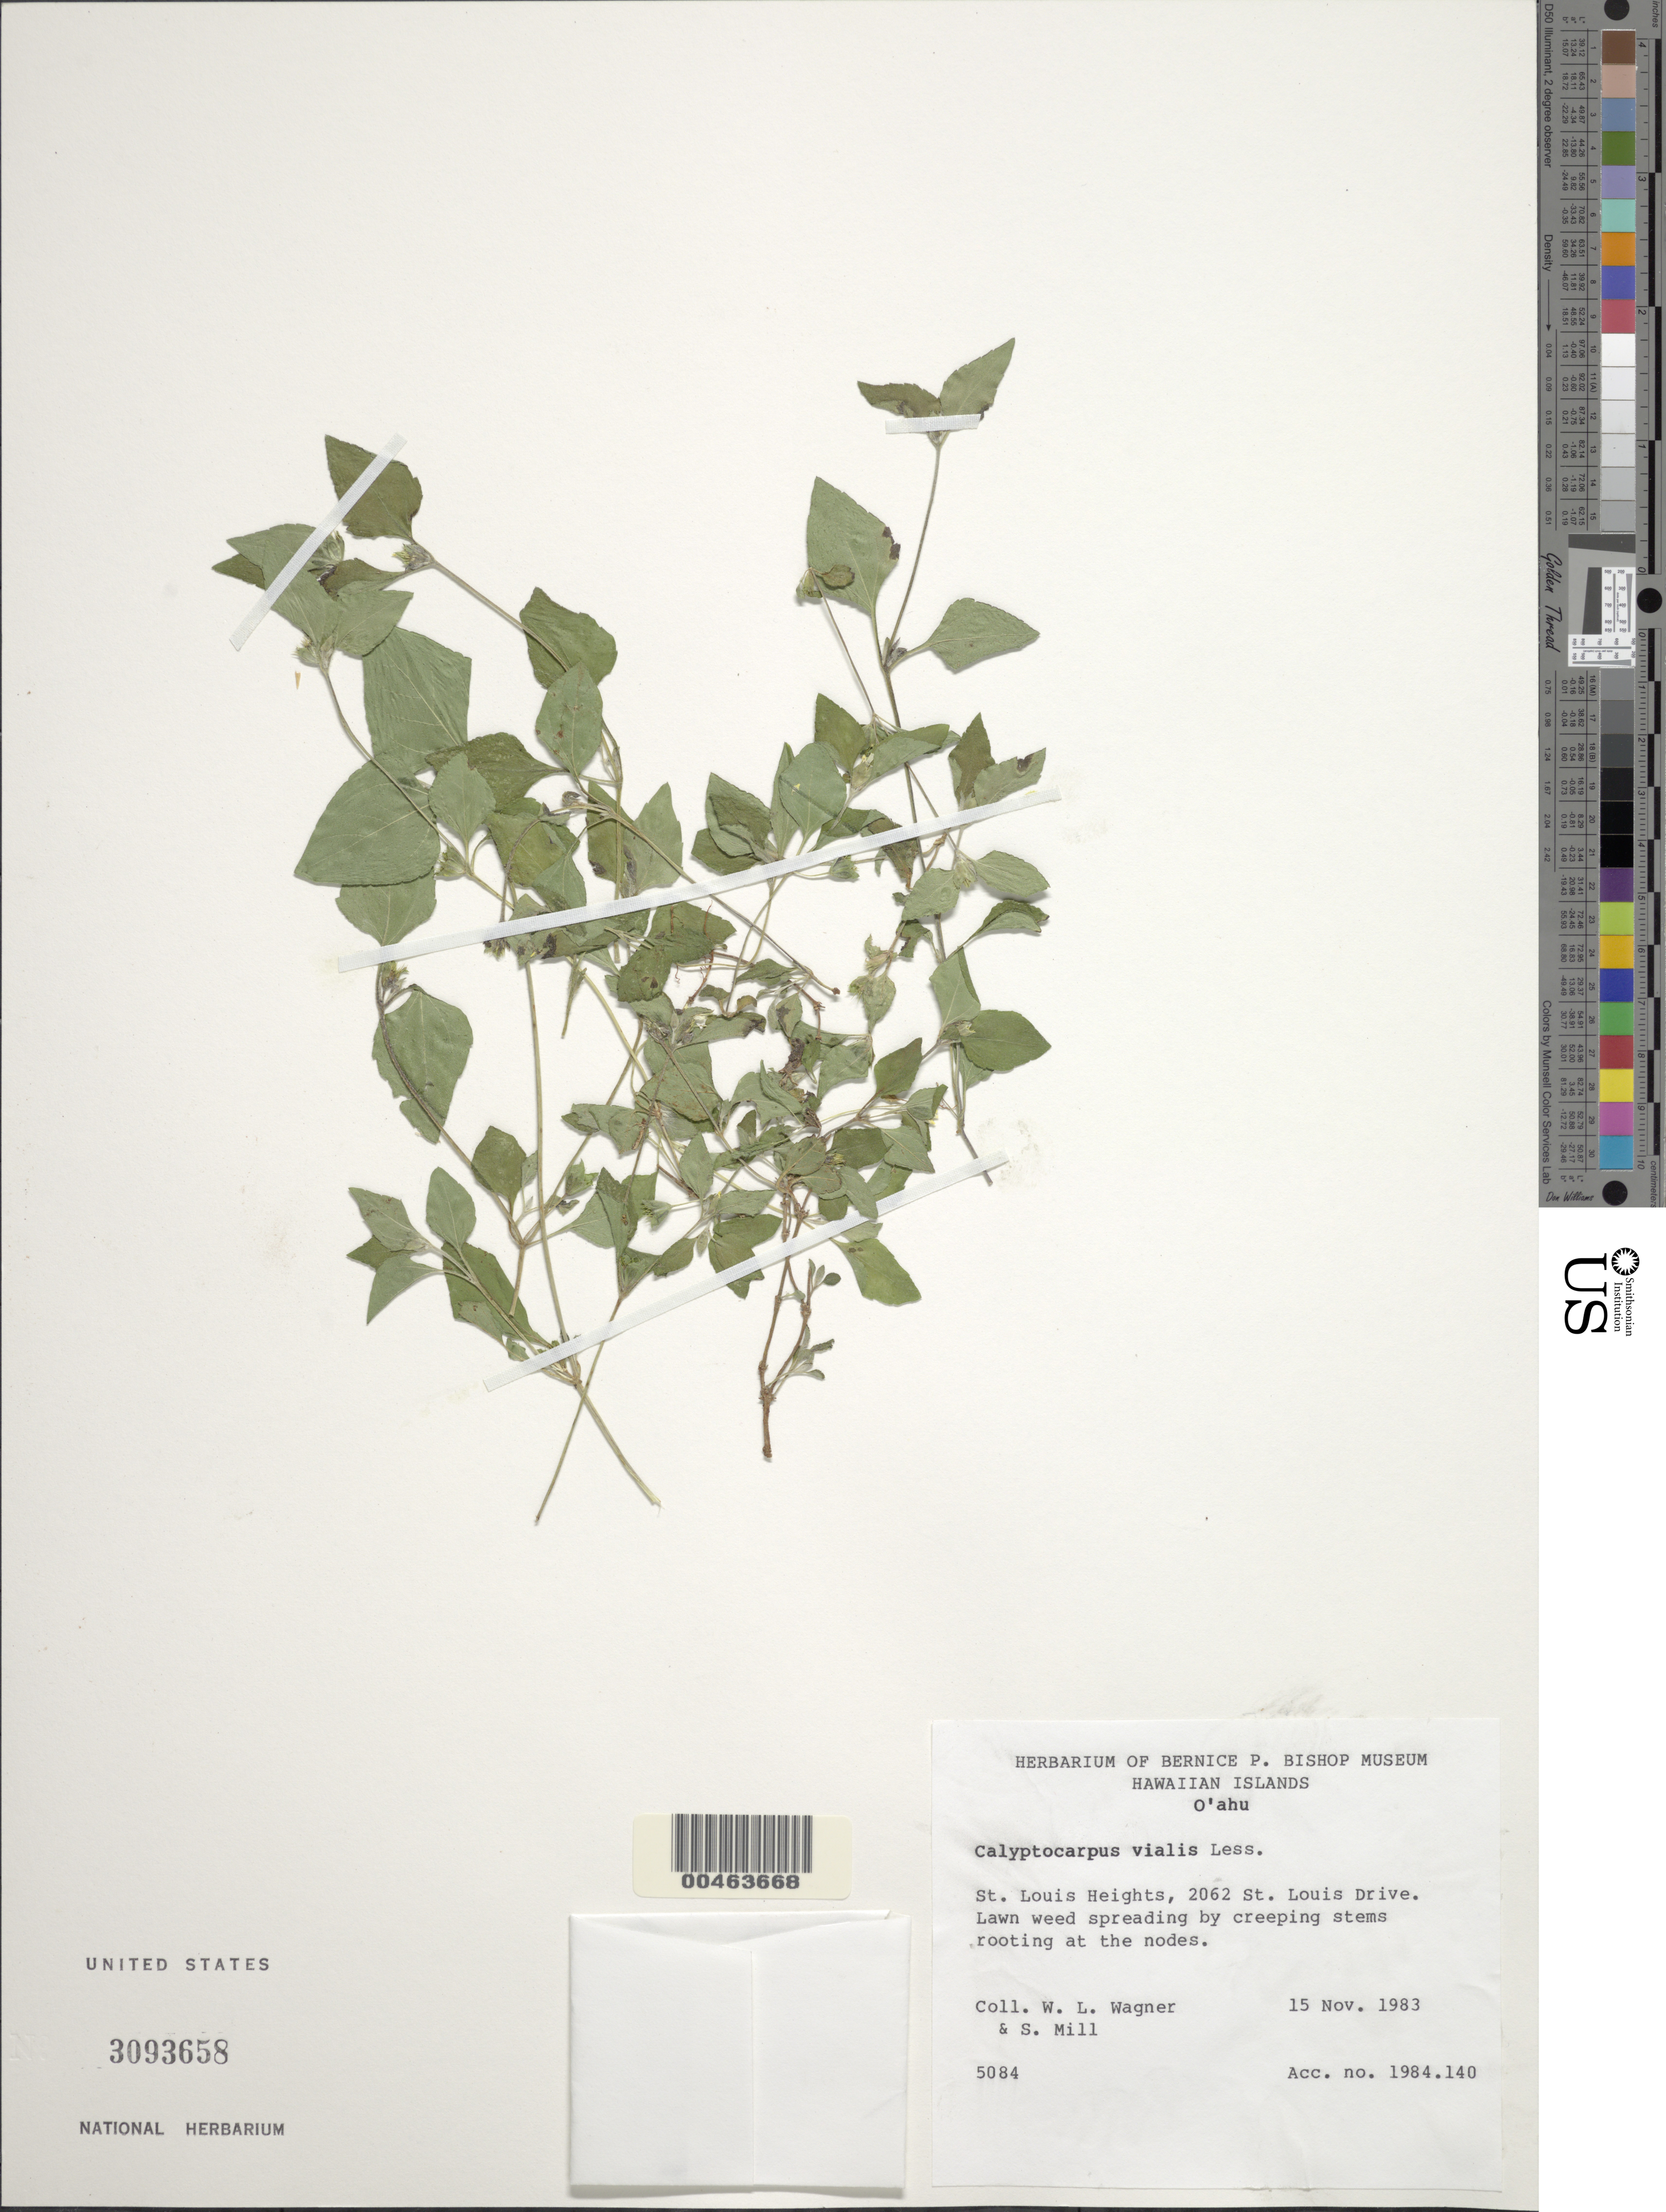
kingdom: Plantae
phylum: Tracheophyta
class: Magnoliopsida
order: Asterales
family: Asteraceae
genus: Calyptocarpus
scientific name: Calyptocarpus vialis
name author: Less.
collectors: W. L. Wagner & S. W. Miller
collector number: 5084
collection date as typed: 15 Nov 1983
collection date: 1983-11-15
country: United States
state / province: Hawaii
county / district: Honolulu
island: Oahu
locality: St. Louis Heights, 2062 St. Louis Drive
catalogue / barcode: US 3093658